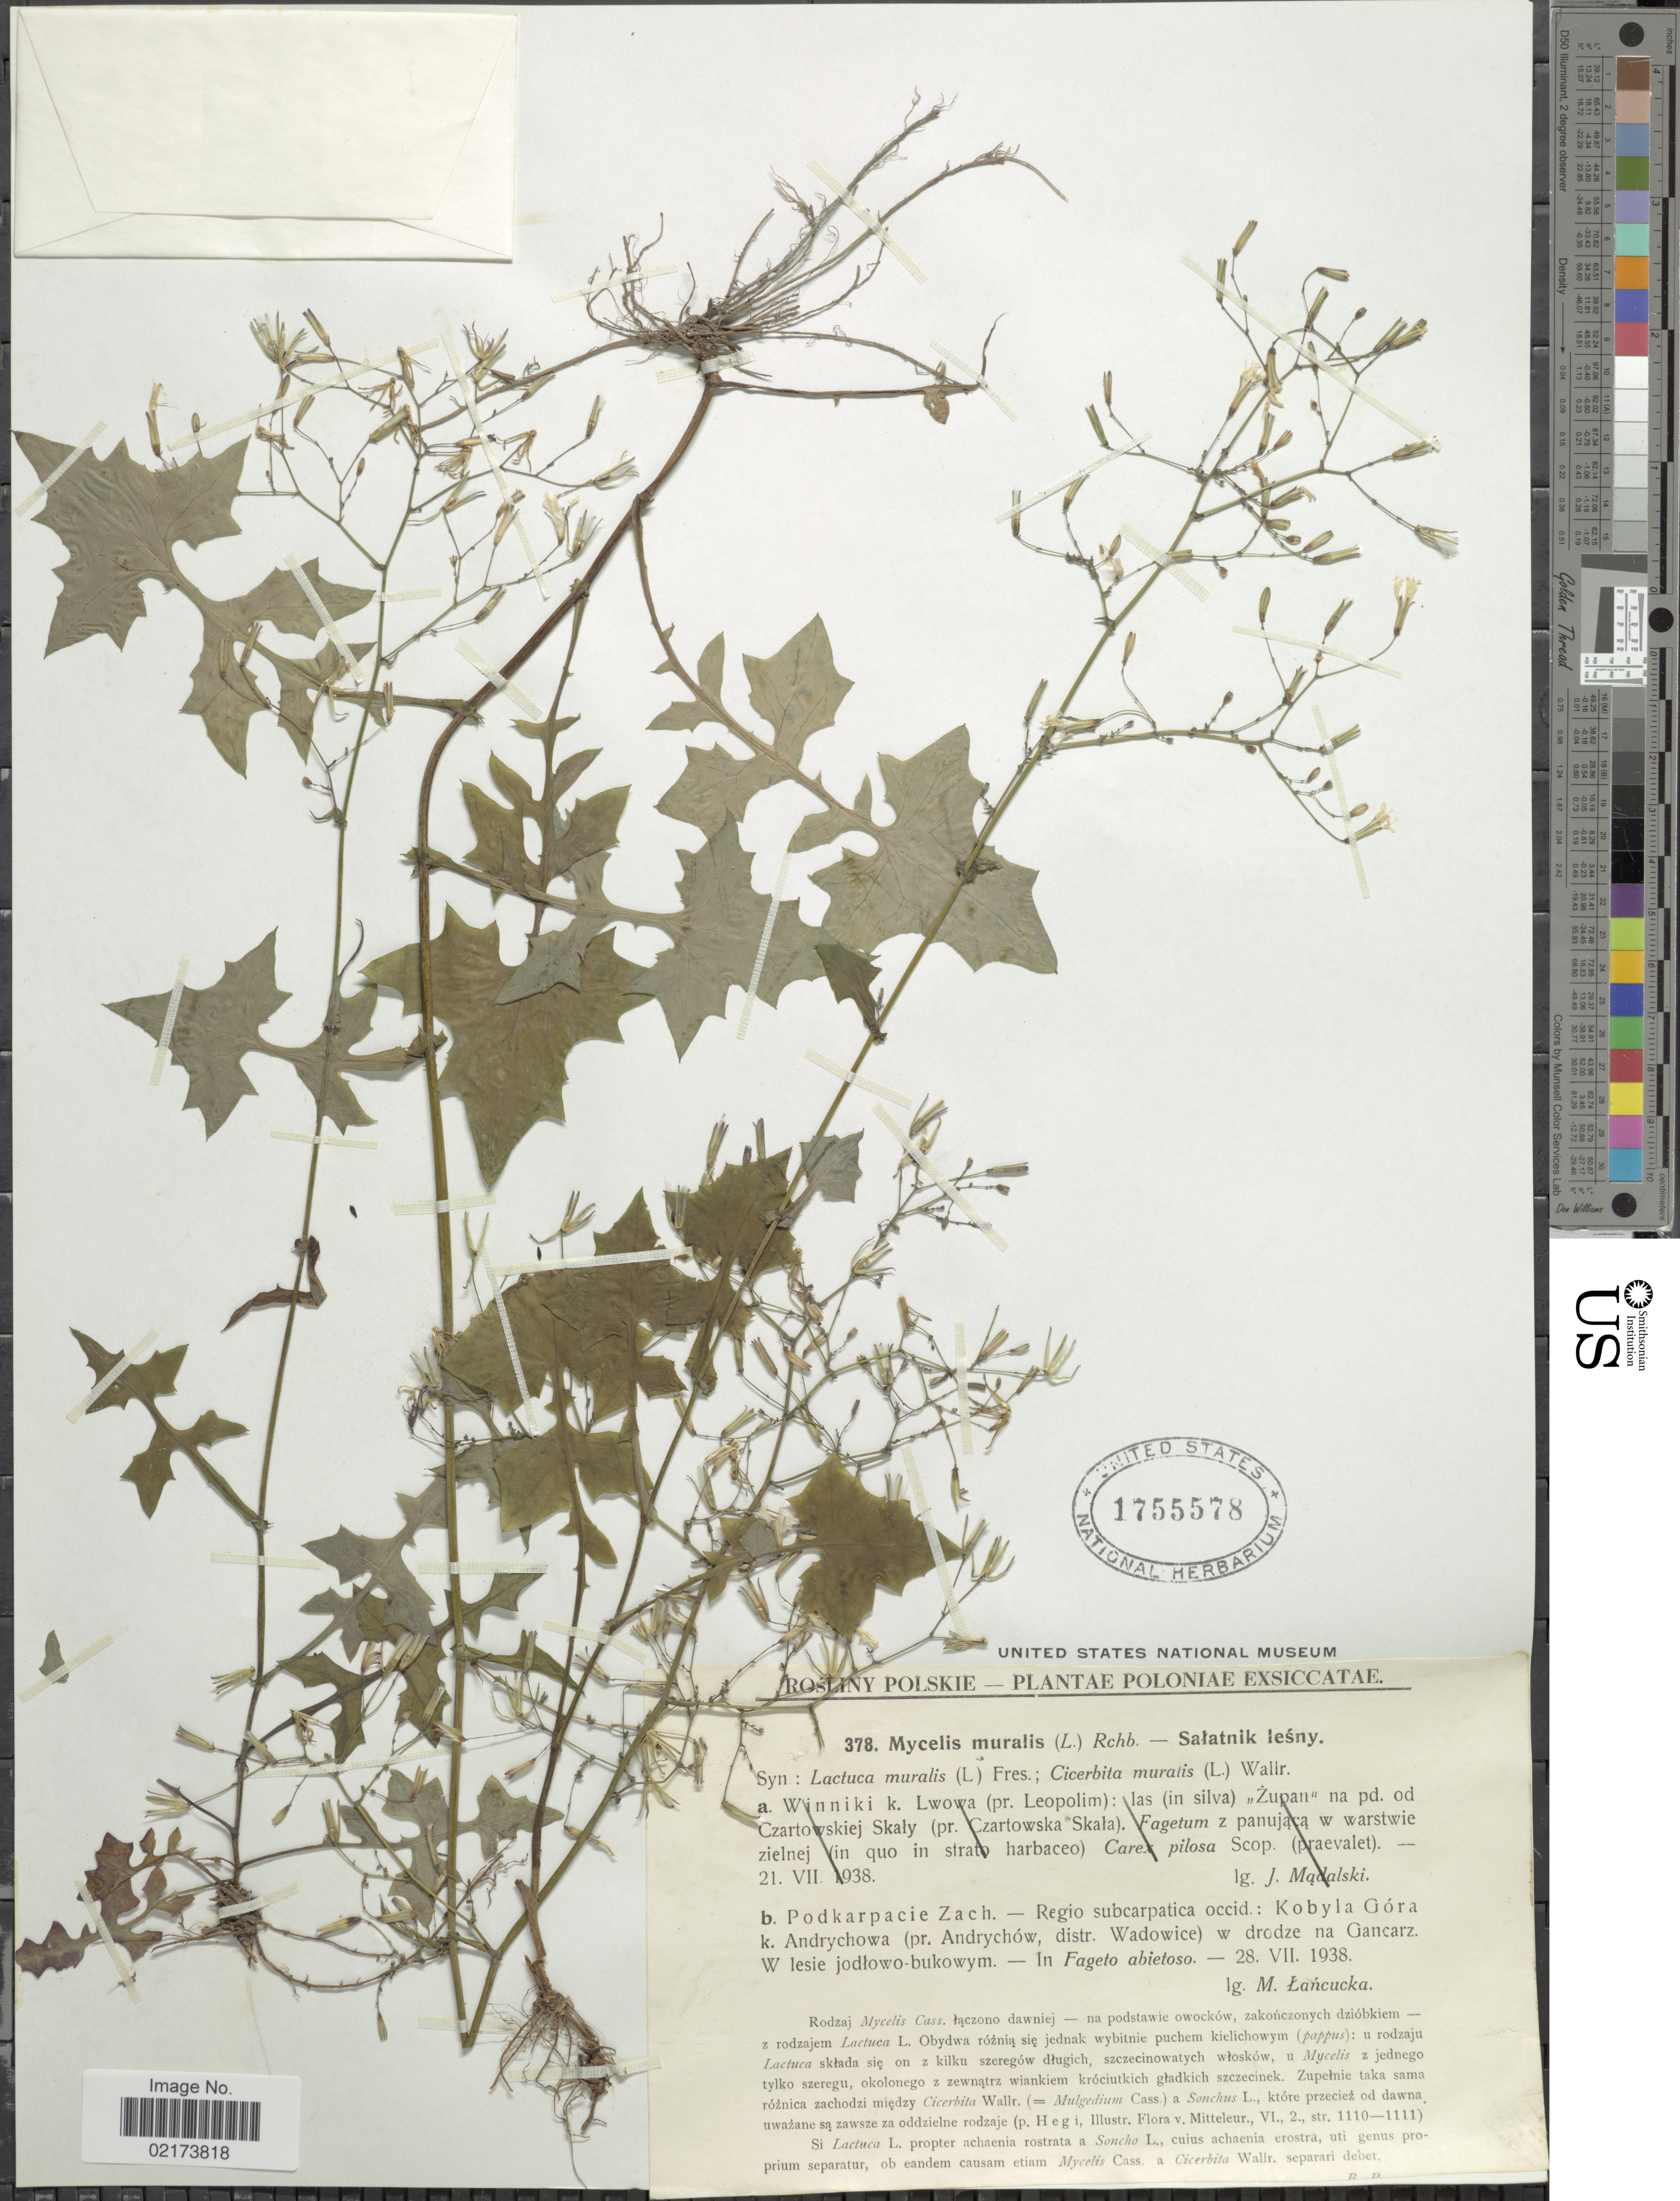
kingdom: Plantae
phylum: Tracheophyta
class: Magnoliopsida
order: Asterales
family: Asteraceae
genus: Lactuca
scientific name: Lactuca muralis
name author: (L.) Gaertn.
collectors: M. Lancucka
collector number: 378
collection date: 1938-07-28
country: Poland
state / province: Podkarpackie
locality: Poloniae, Podkarpacie Zach., Regio subcarpatica occid. Kobyla Gora k. Andrychowa (pr. Andrychow, distr. Wadowice) w drodze na Gancarz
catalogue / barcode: US 1755578